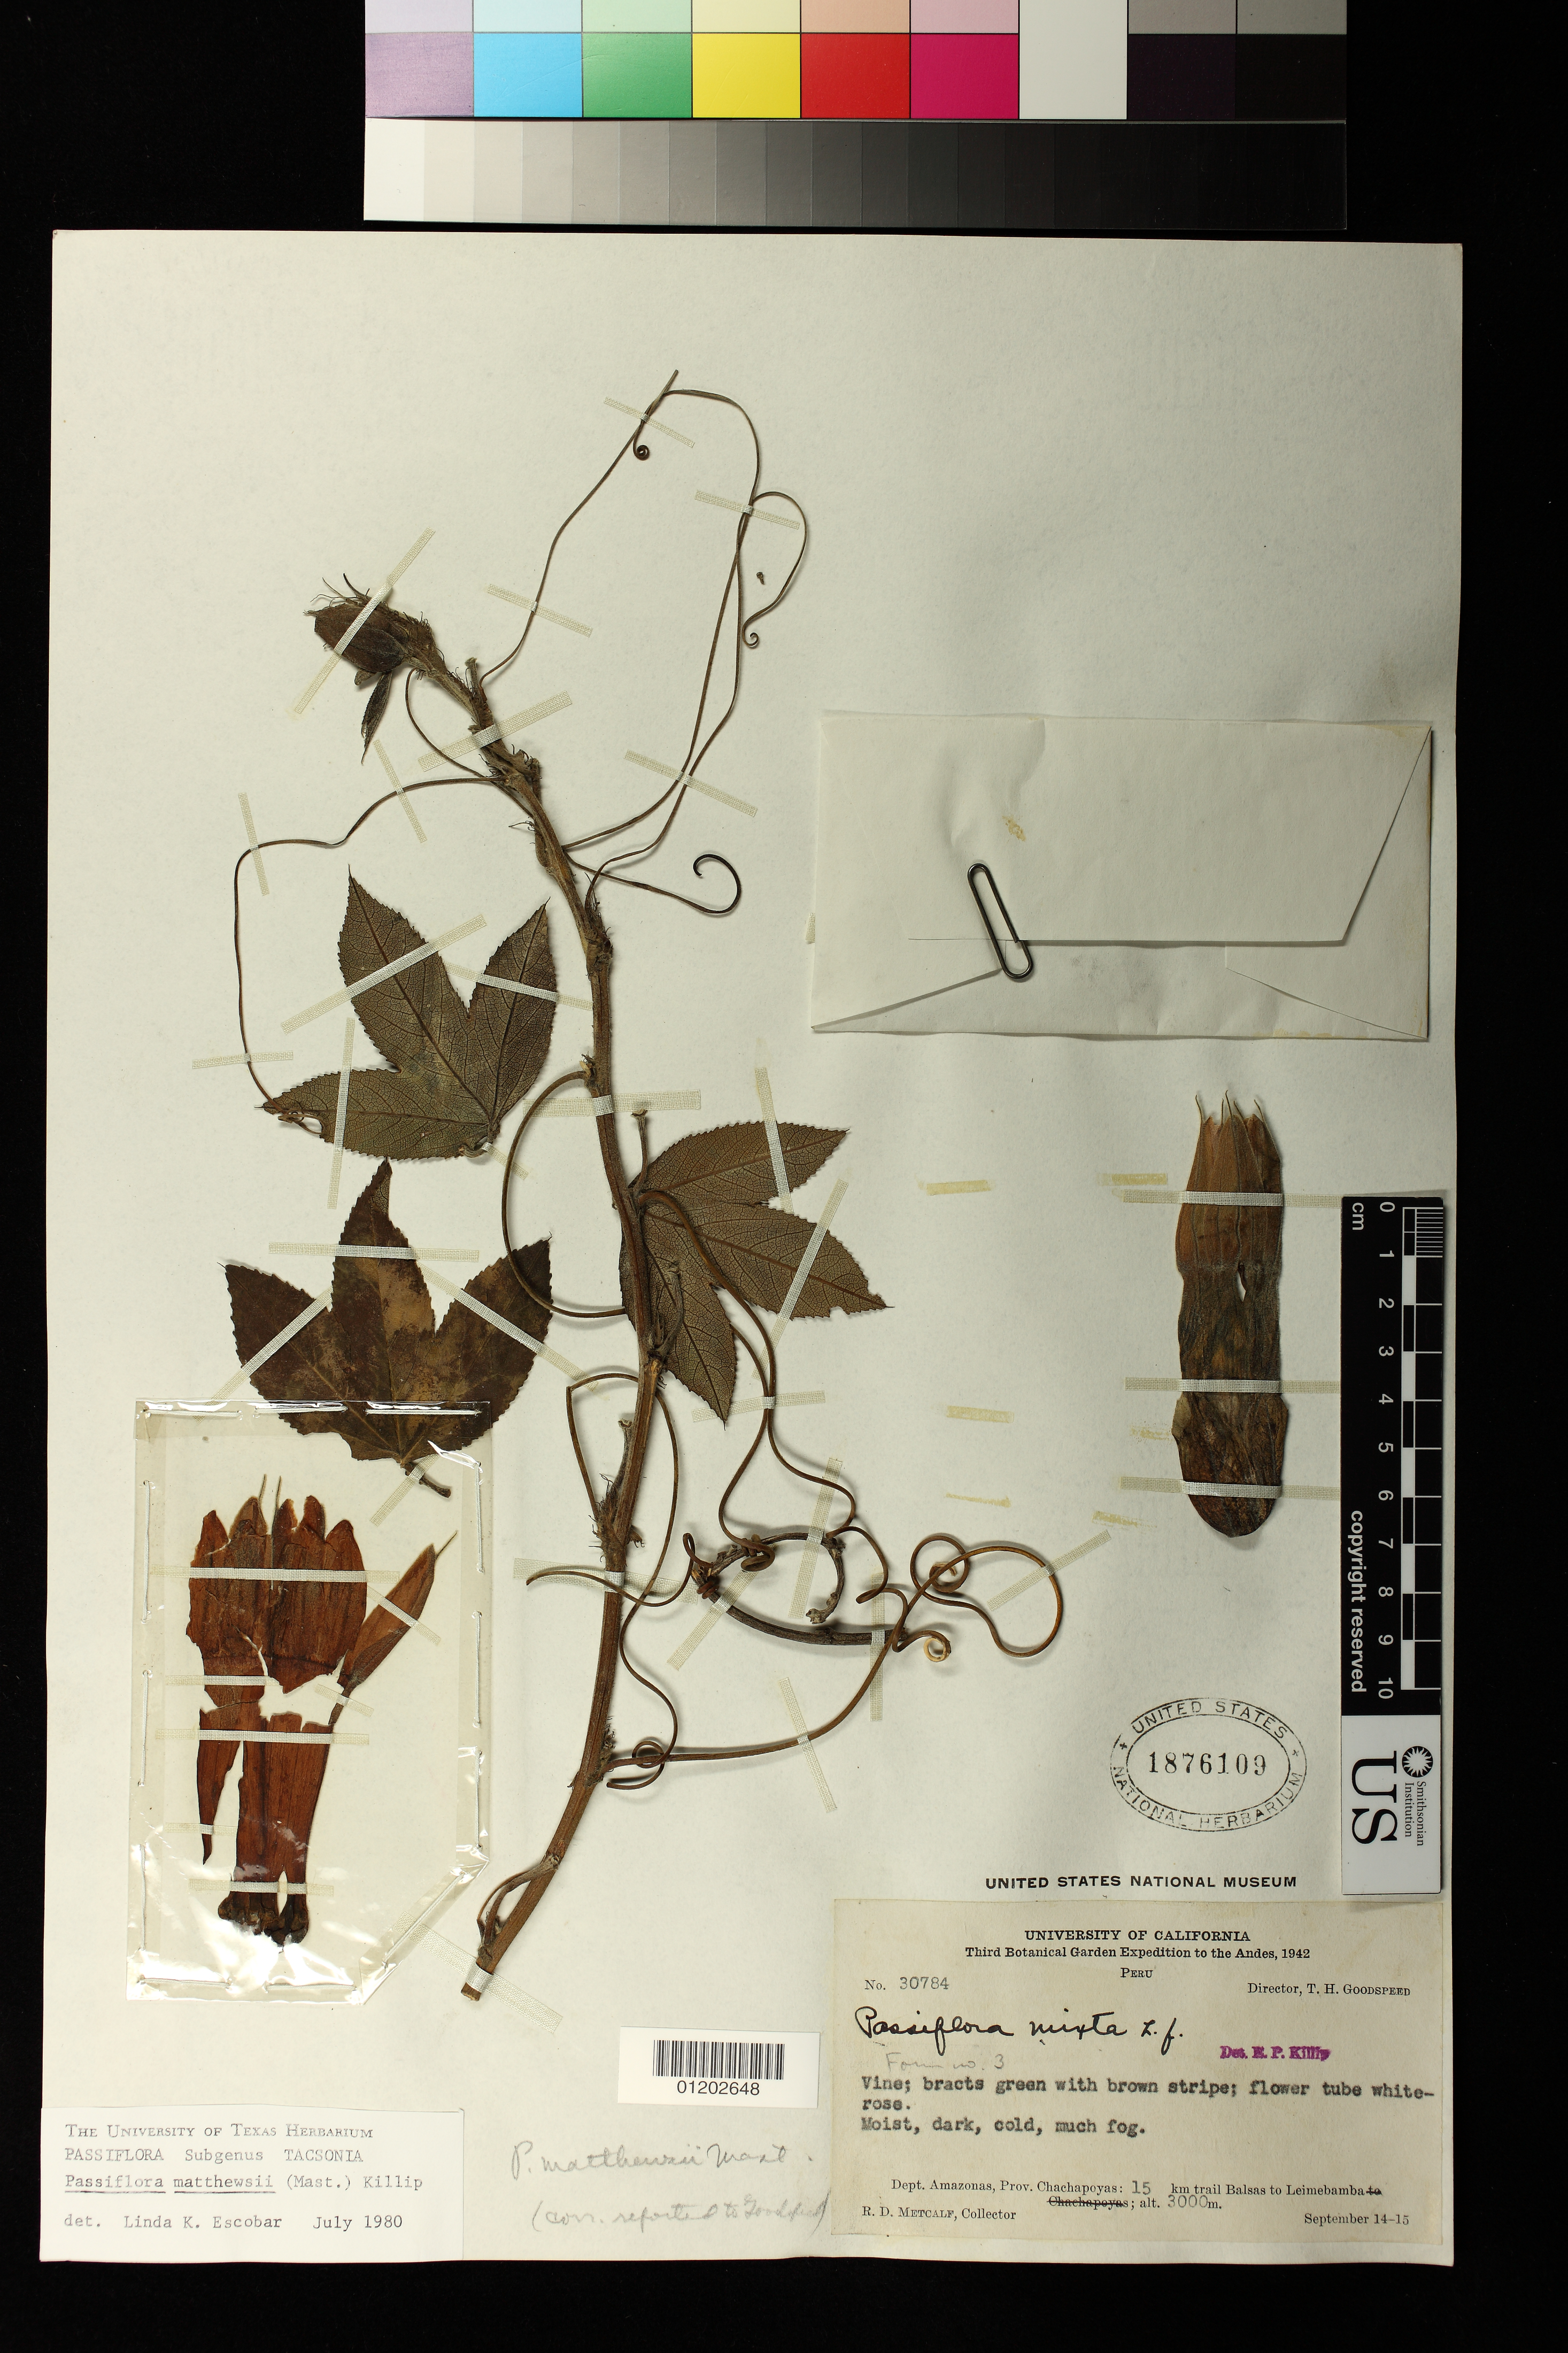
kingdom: Plantae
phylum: Tracheophyta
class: Magnoliopsida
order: Malpighiales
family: Passifloraceae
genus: Passiflora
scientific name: Passiflora mathewsii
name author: (Mast.) Killip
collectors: R. D. Metcalf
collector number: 30784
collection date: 1942-09-14/1942-09-15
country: Peru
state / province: Amazonas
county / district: Chachapoyas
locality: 15km trail Balsas to Leimebamba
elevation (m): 3000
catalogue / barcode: US 1876109